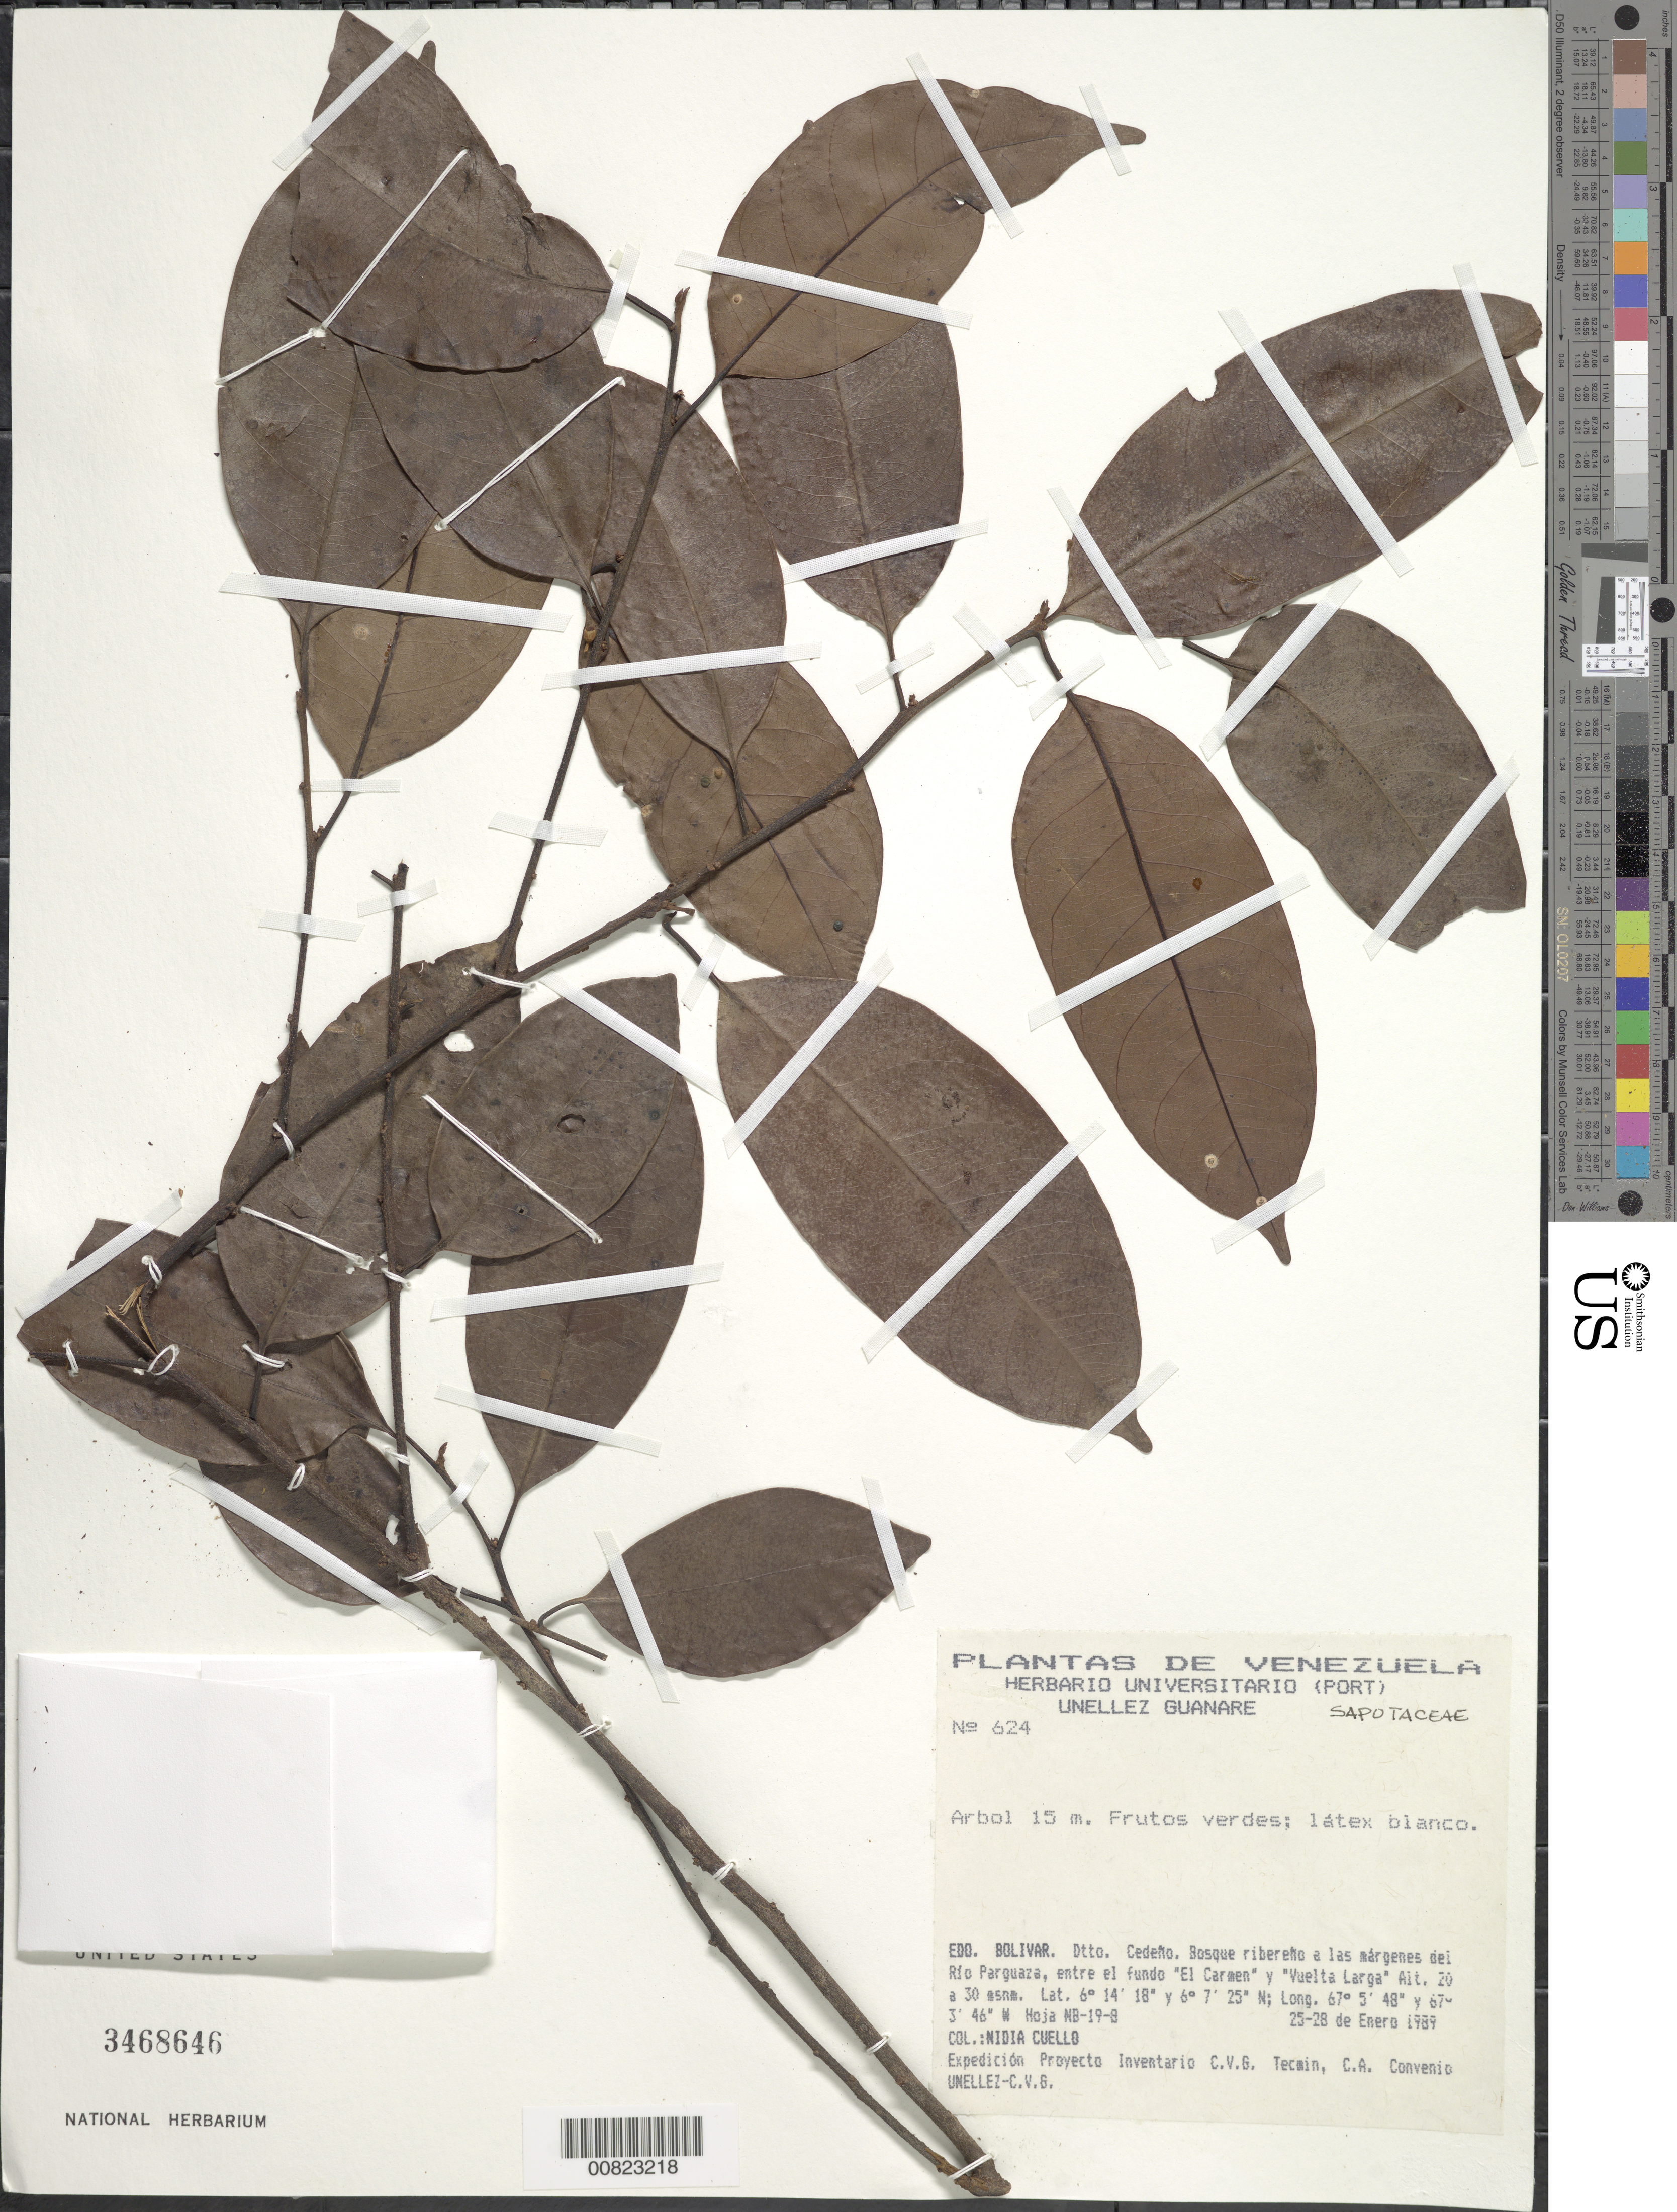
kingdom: Plantae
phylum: Tracheophyta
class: Magnoliopsida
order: Ericales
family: Sapotaceae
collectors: N. L. Cuello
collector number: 624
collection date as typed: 25-Jan-89 to 28-Jan-89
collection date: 1989-01-25/1989-01-28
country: Venezuela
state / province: Bolívar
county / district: Cedeño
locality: Rio Parguaza, entre el fundo 'El Carmen' y 'Vuelta Larga'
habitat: Riverine forest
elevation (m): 20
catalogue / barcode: US 3468646